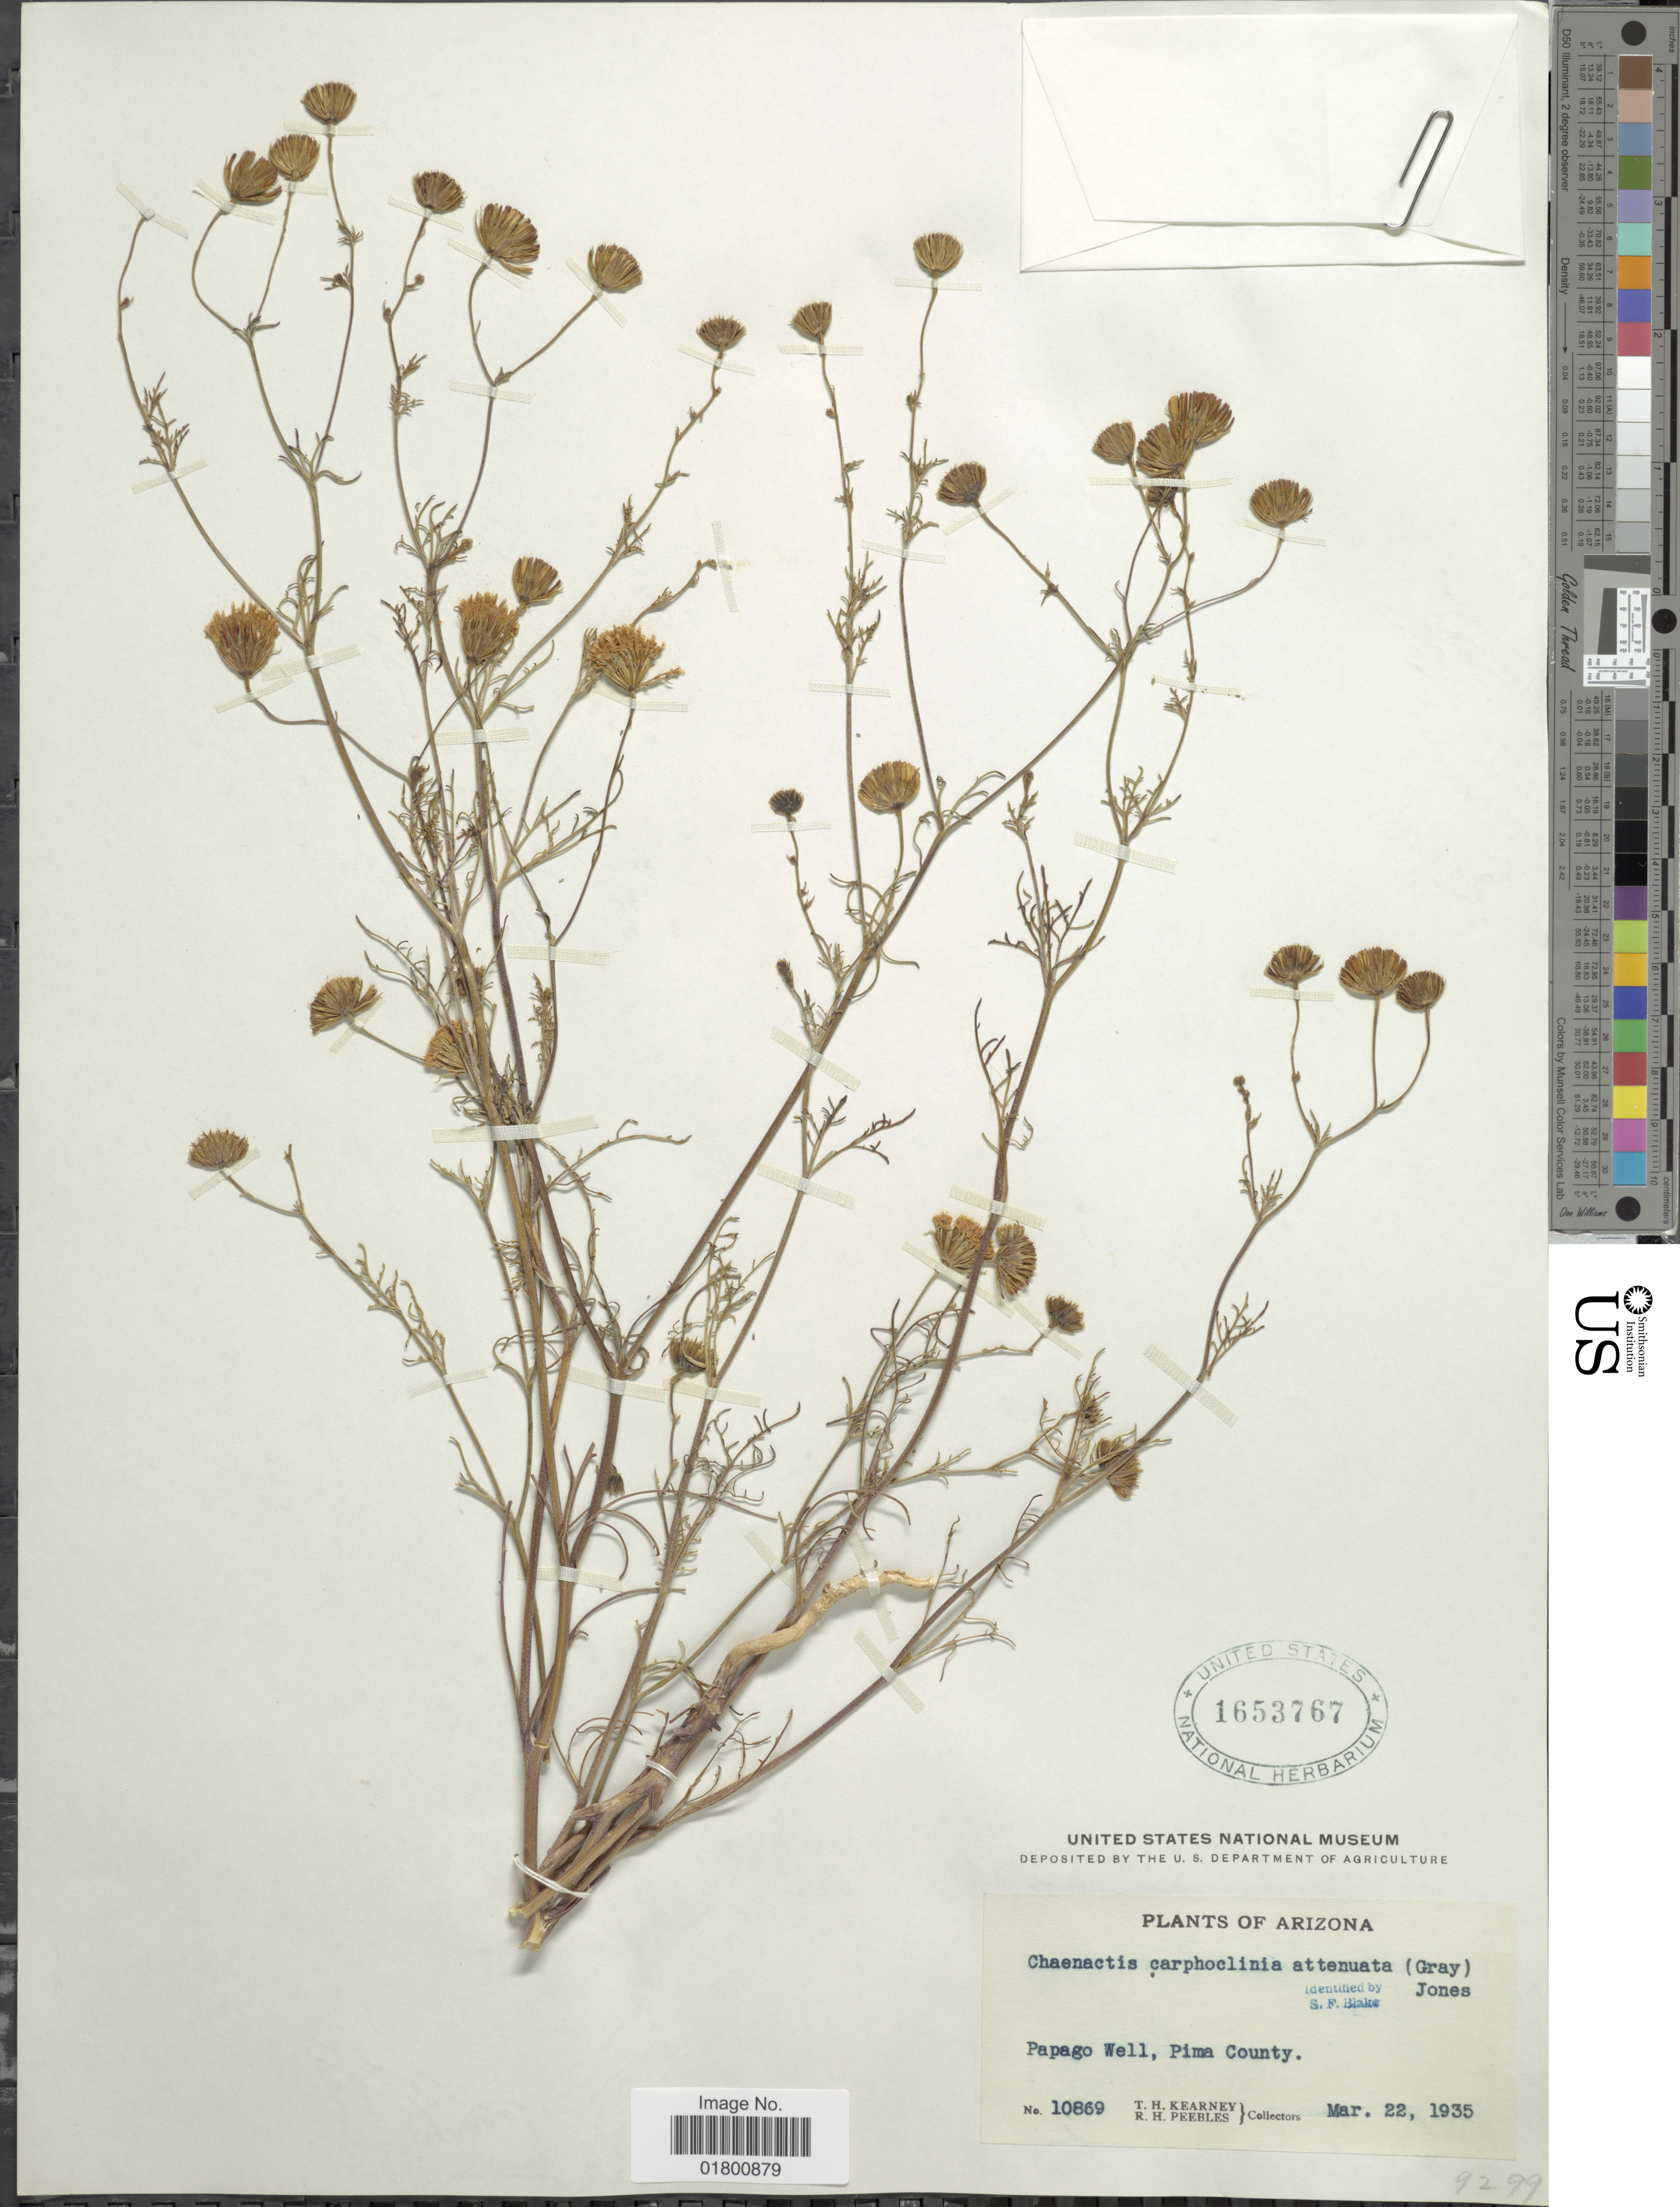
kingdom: Plantae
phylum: Tracheophyta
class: Magnoliopsida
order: Asterales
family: Asteraceae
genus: Chaenactis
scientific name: Chaenactis carphoclinia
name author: A. Gray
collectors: T. H. Kearney & R. H. Peebles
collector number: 10869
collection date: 1935-03-22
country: United States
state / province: Arizona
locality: Papago Well, Pima County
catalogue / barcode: US 1653767